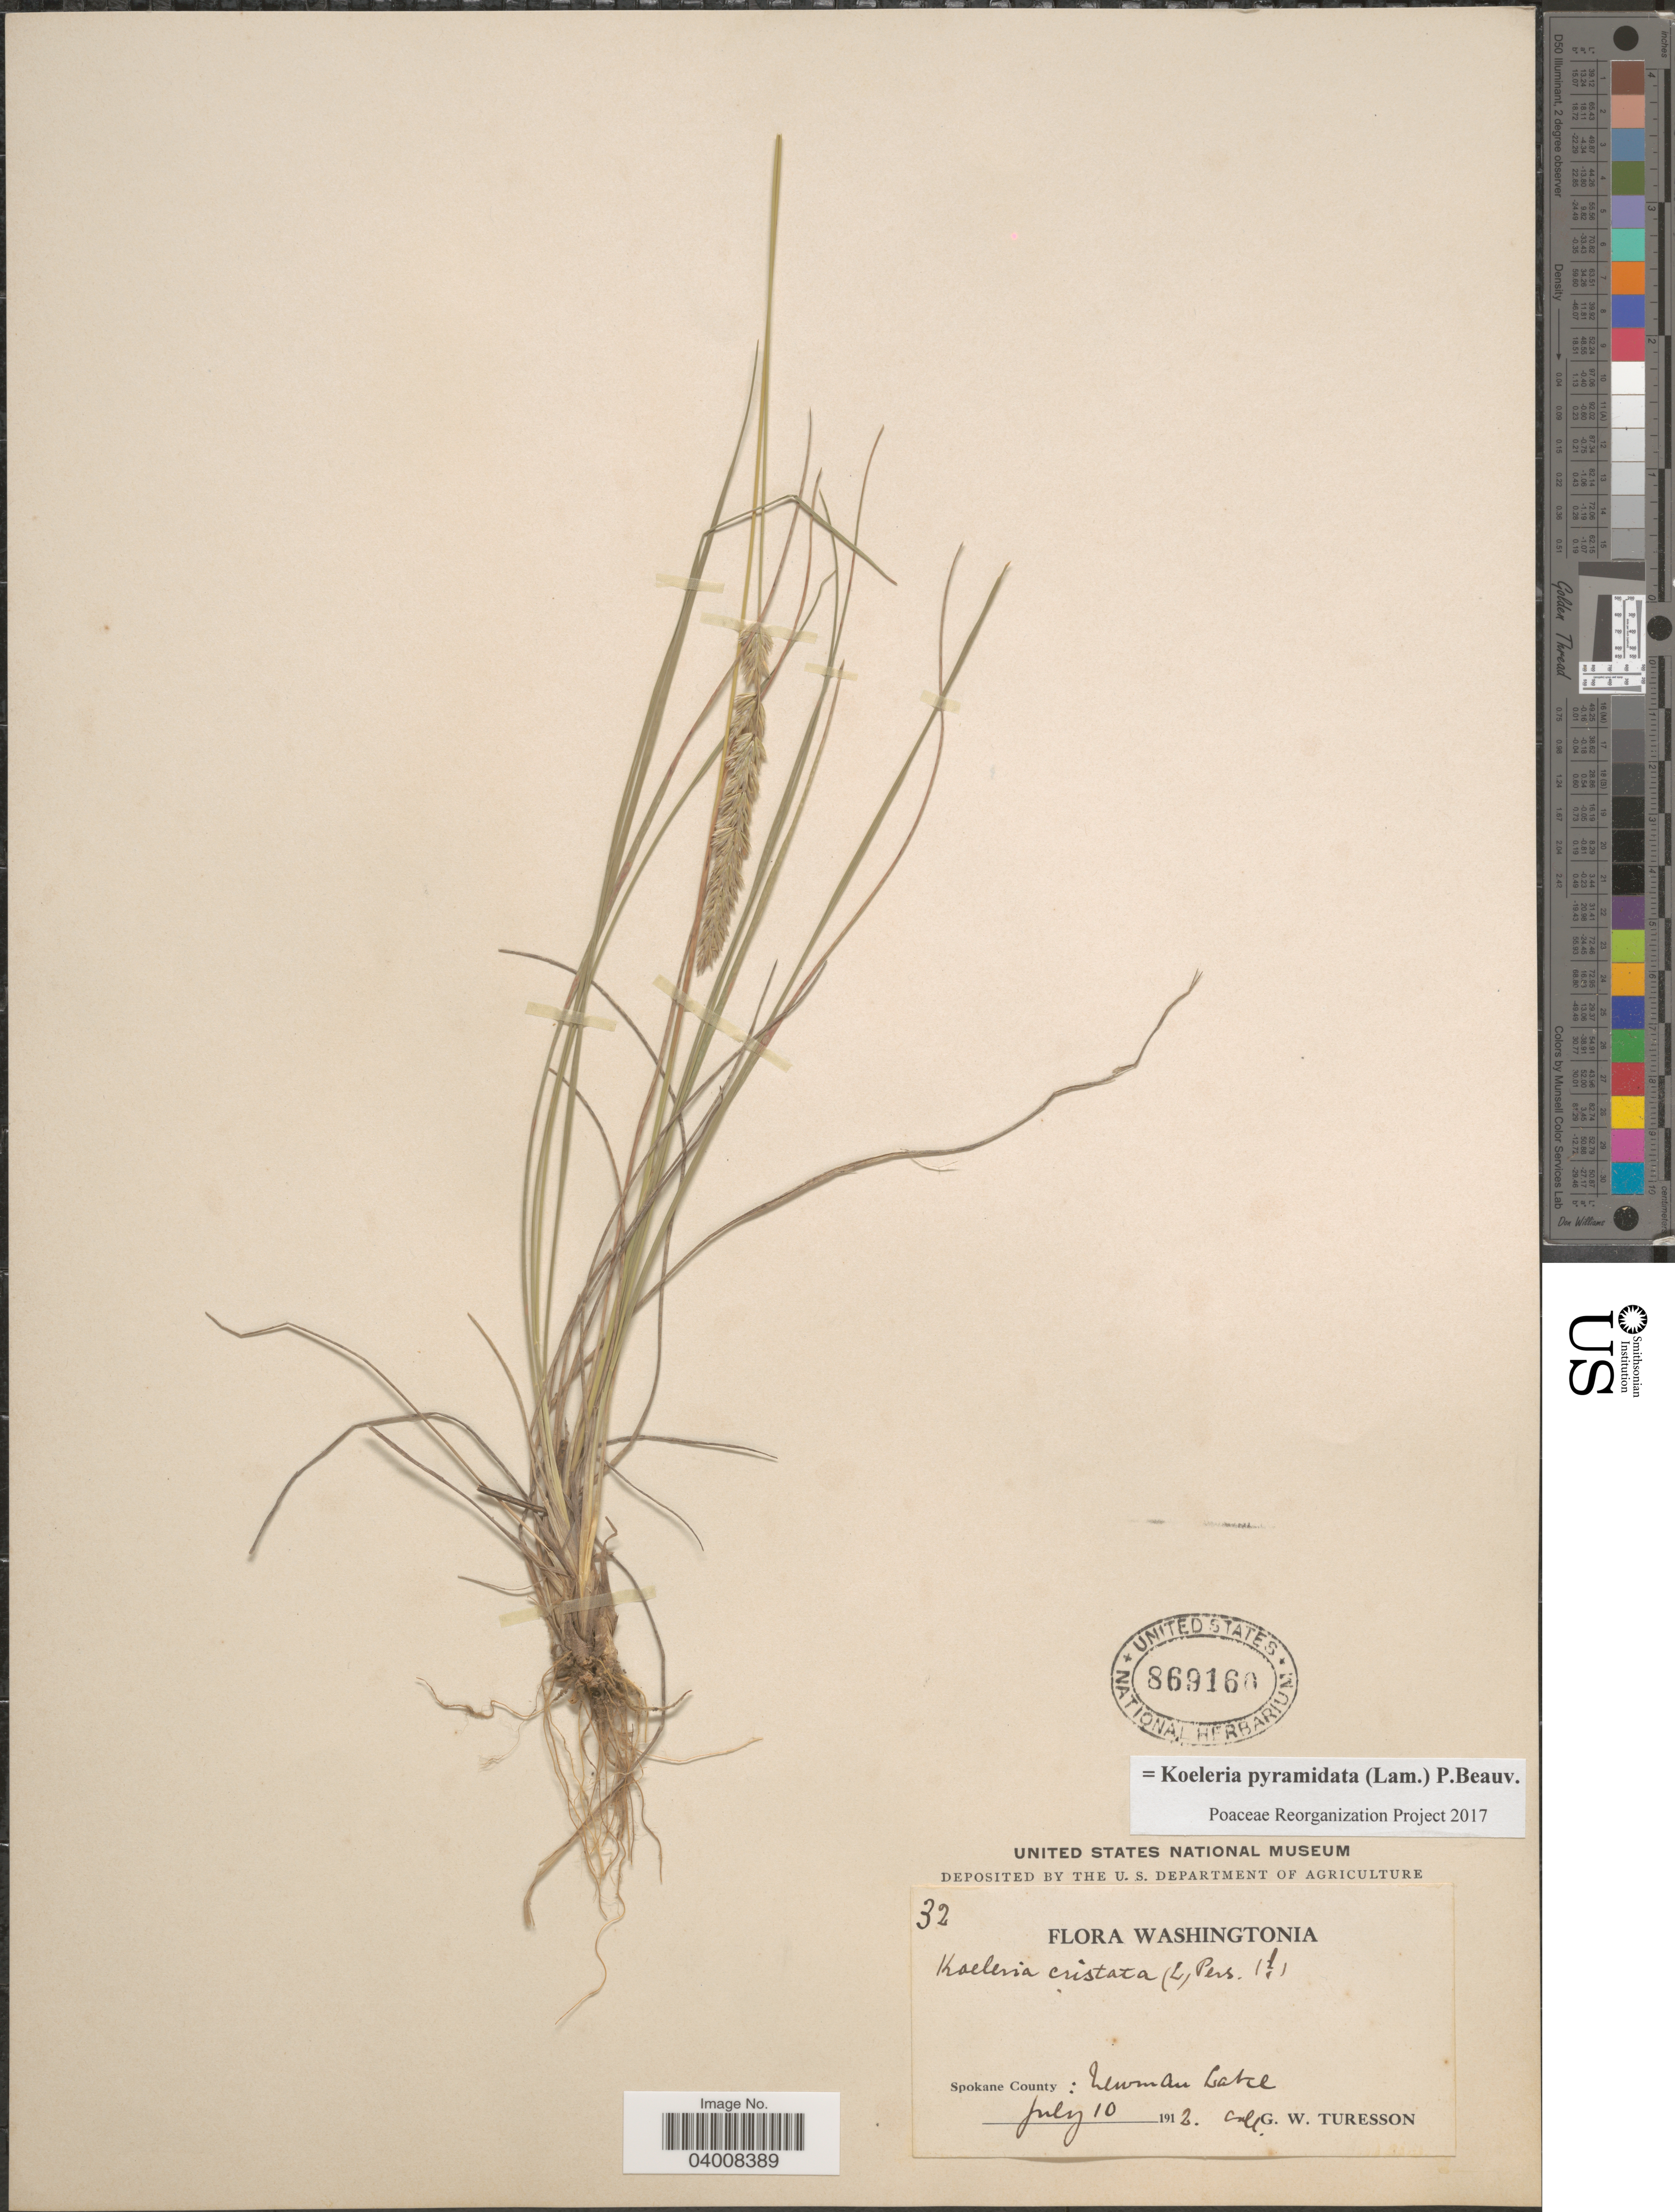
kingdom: Plantae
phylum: Tracheophyta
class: Liliopsida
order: Poales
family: Poaceae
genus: Koeleria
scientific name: Koeleria pyramidata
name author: (Lam.) P. Beauv.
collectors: G. Turesson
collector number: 32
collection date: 1912-07-10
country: United States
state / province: Washington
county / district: Spokane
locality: Spokane County: Newman Lake.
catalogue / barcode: US 869160